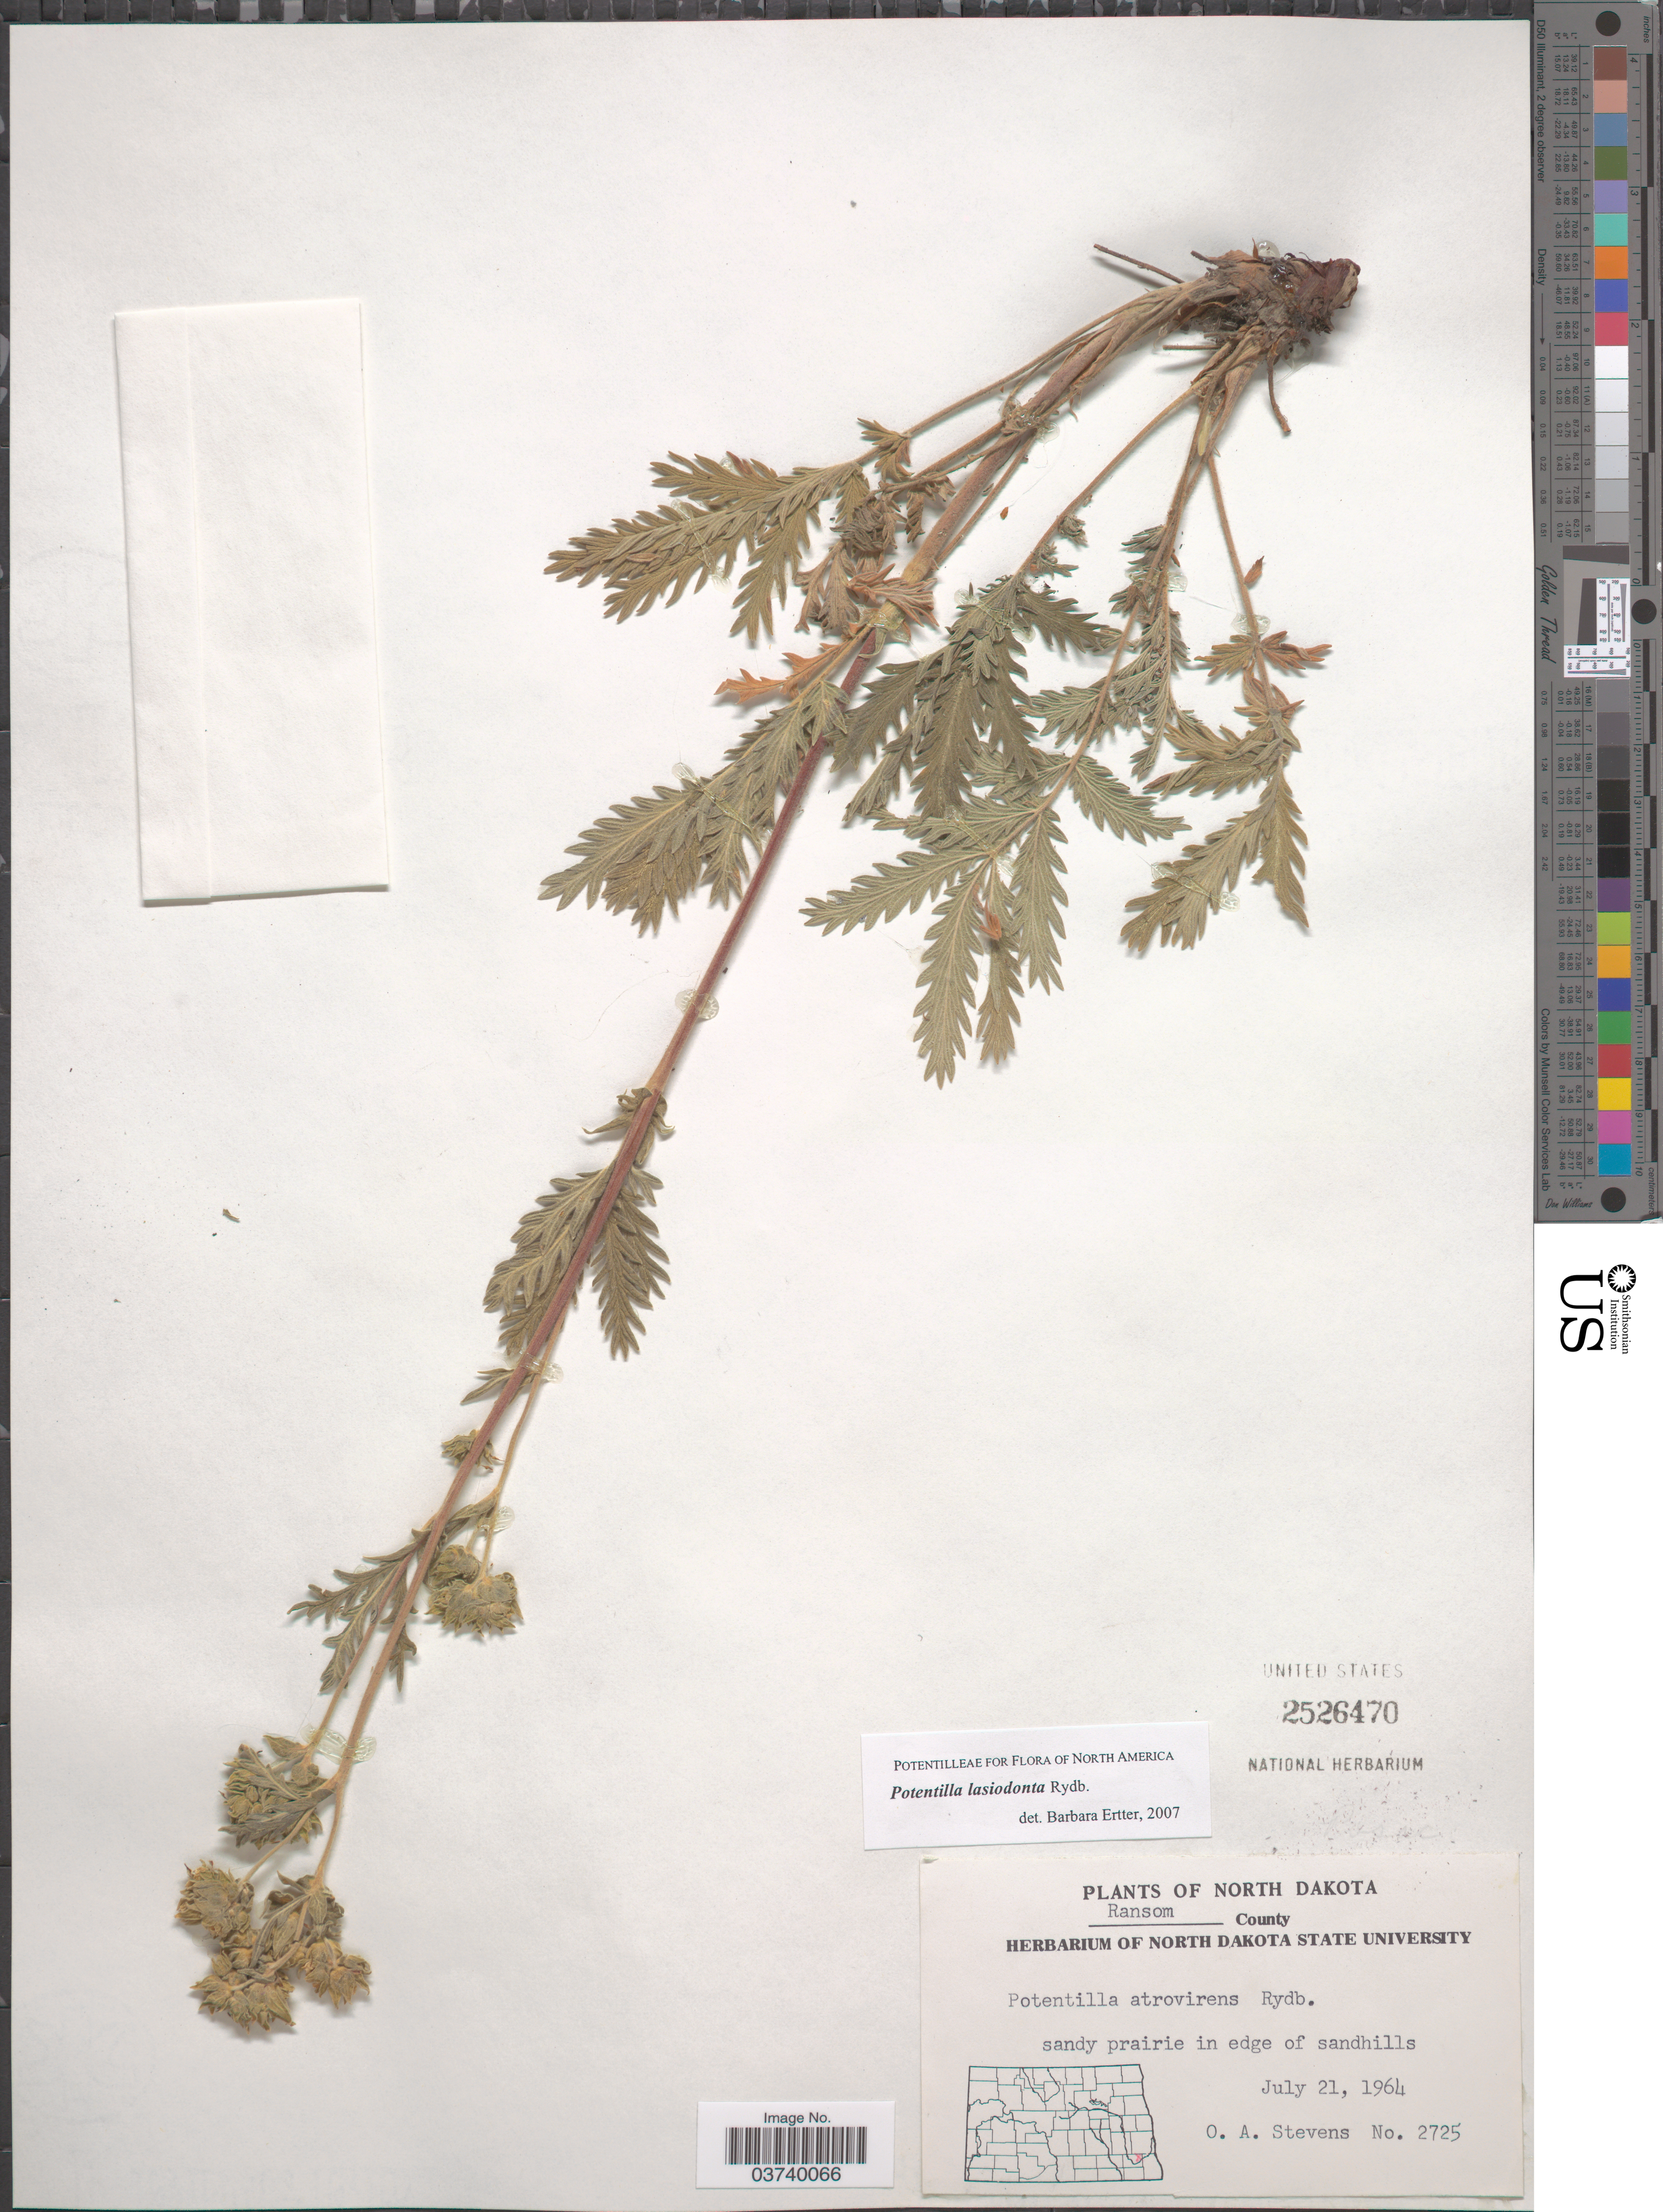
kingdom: Plantae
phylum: Tracheophyta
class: Magnoliopsida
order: Rosales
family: Rosaceae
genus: Potentilla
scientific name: Potentilla lasiodonta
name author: Rydb.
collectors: O. A. Stevens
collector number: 2725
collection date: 1964-07-21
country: United States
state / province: North Dakota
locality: Ransom County. In edge of sandhills.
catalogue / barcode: US 2526470